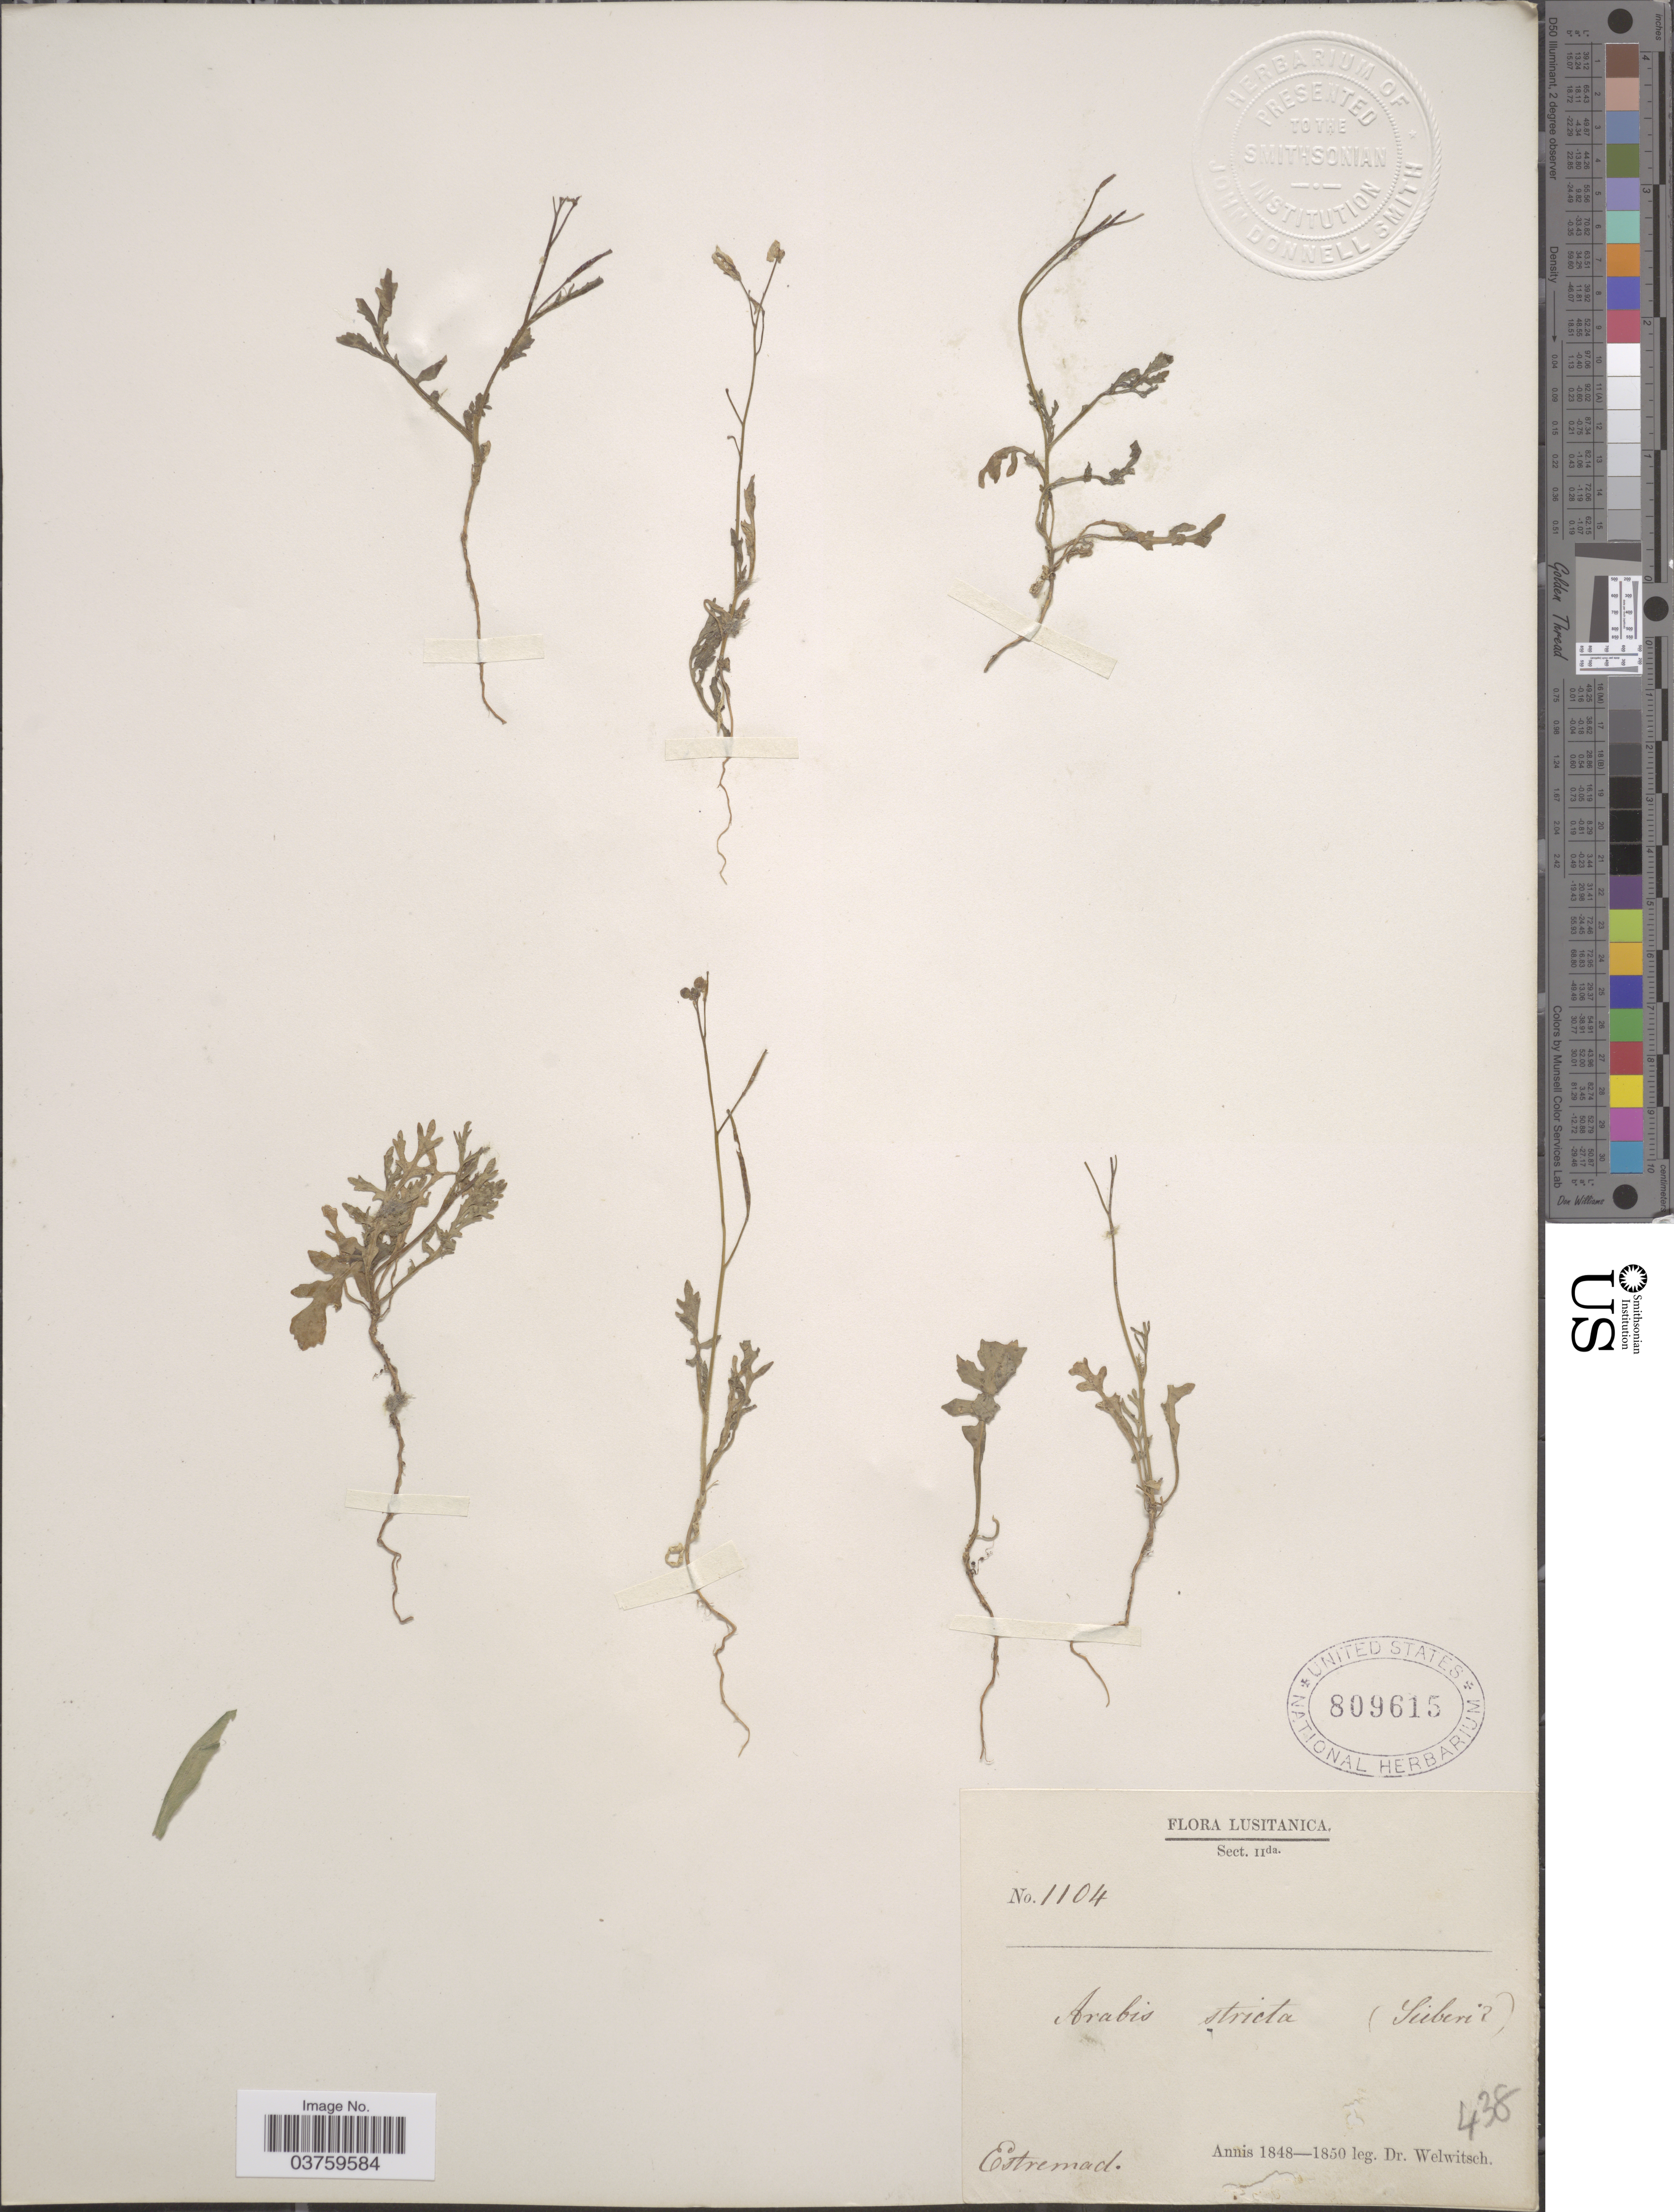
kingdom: Plantae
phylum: Tracheophyta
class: Magnoliopsida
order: Brassicales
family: Brassicaceae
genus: Arabis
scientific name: Arabis stricta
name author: Huds.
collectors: -. Welwitsch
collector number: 1104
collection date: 1848/1850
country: Portugal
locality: Lusitanica. Estremad.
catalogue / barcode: US 809615